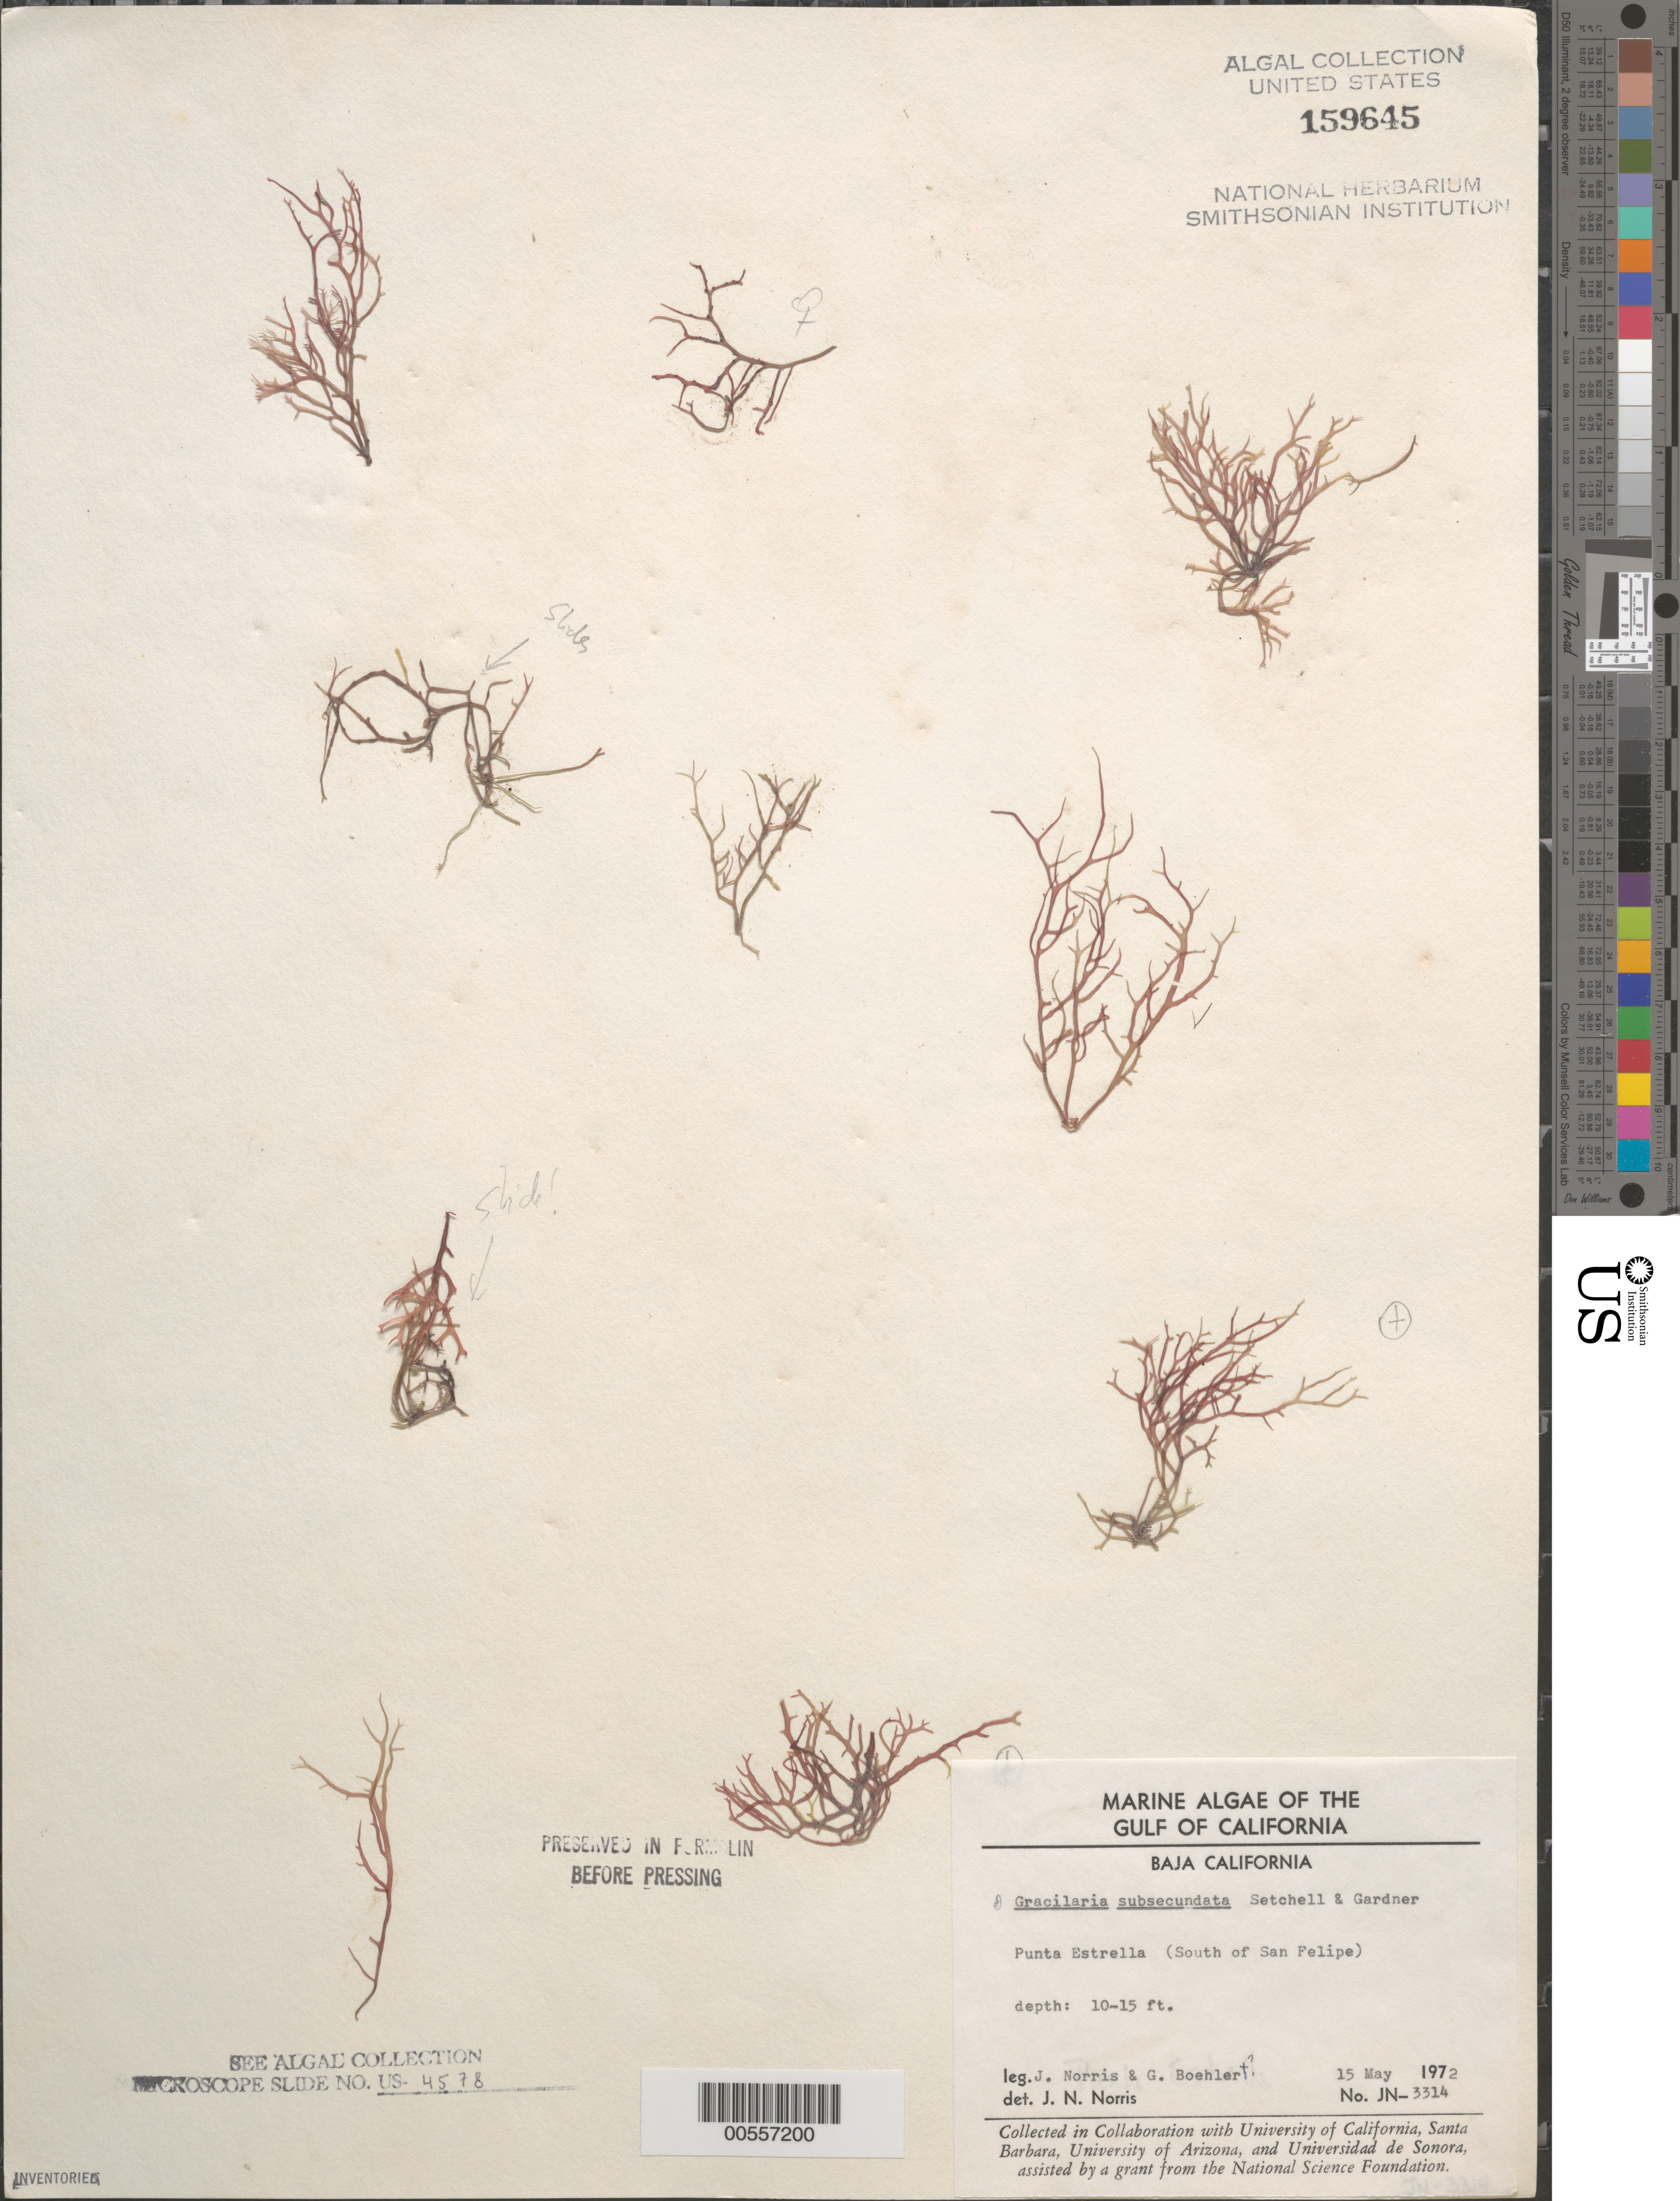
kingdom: Plantae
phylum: Rhodophyta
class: Florideophyceae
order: Gracilariales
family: Gracilariaceae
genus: Gracilaria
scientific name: Gracilaria subsecundata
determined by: Norris, James N.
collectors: J. N. Norris & G. Boehlert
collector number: JN-3314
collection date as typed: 15 May 1972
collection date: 1972-05-15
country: Mexico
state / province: Baja California Norte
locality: Punta Estrella, south of San Felipe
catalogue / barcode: US 159645